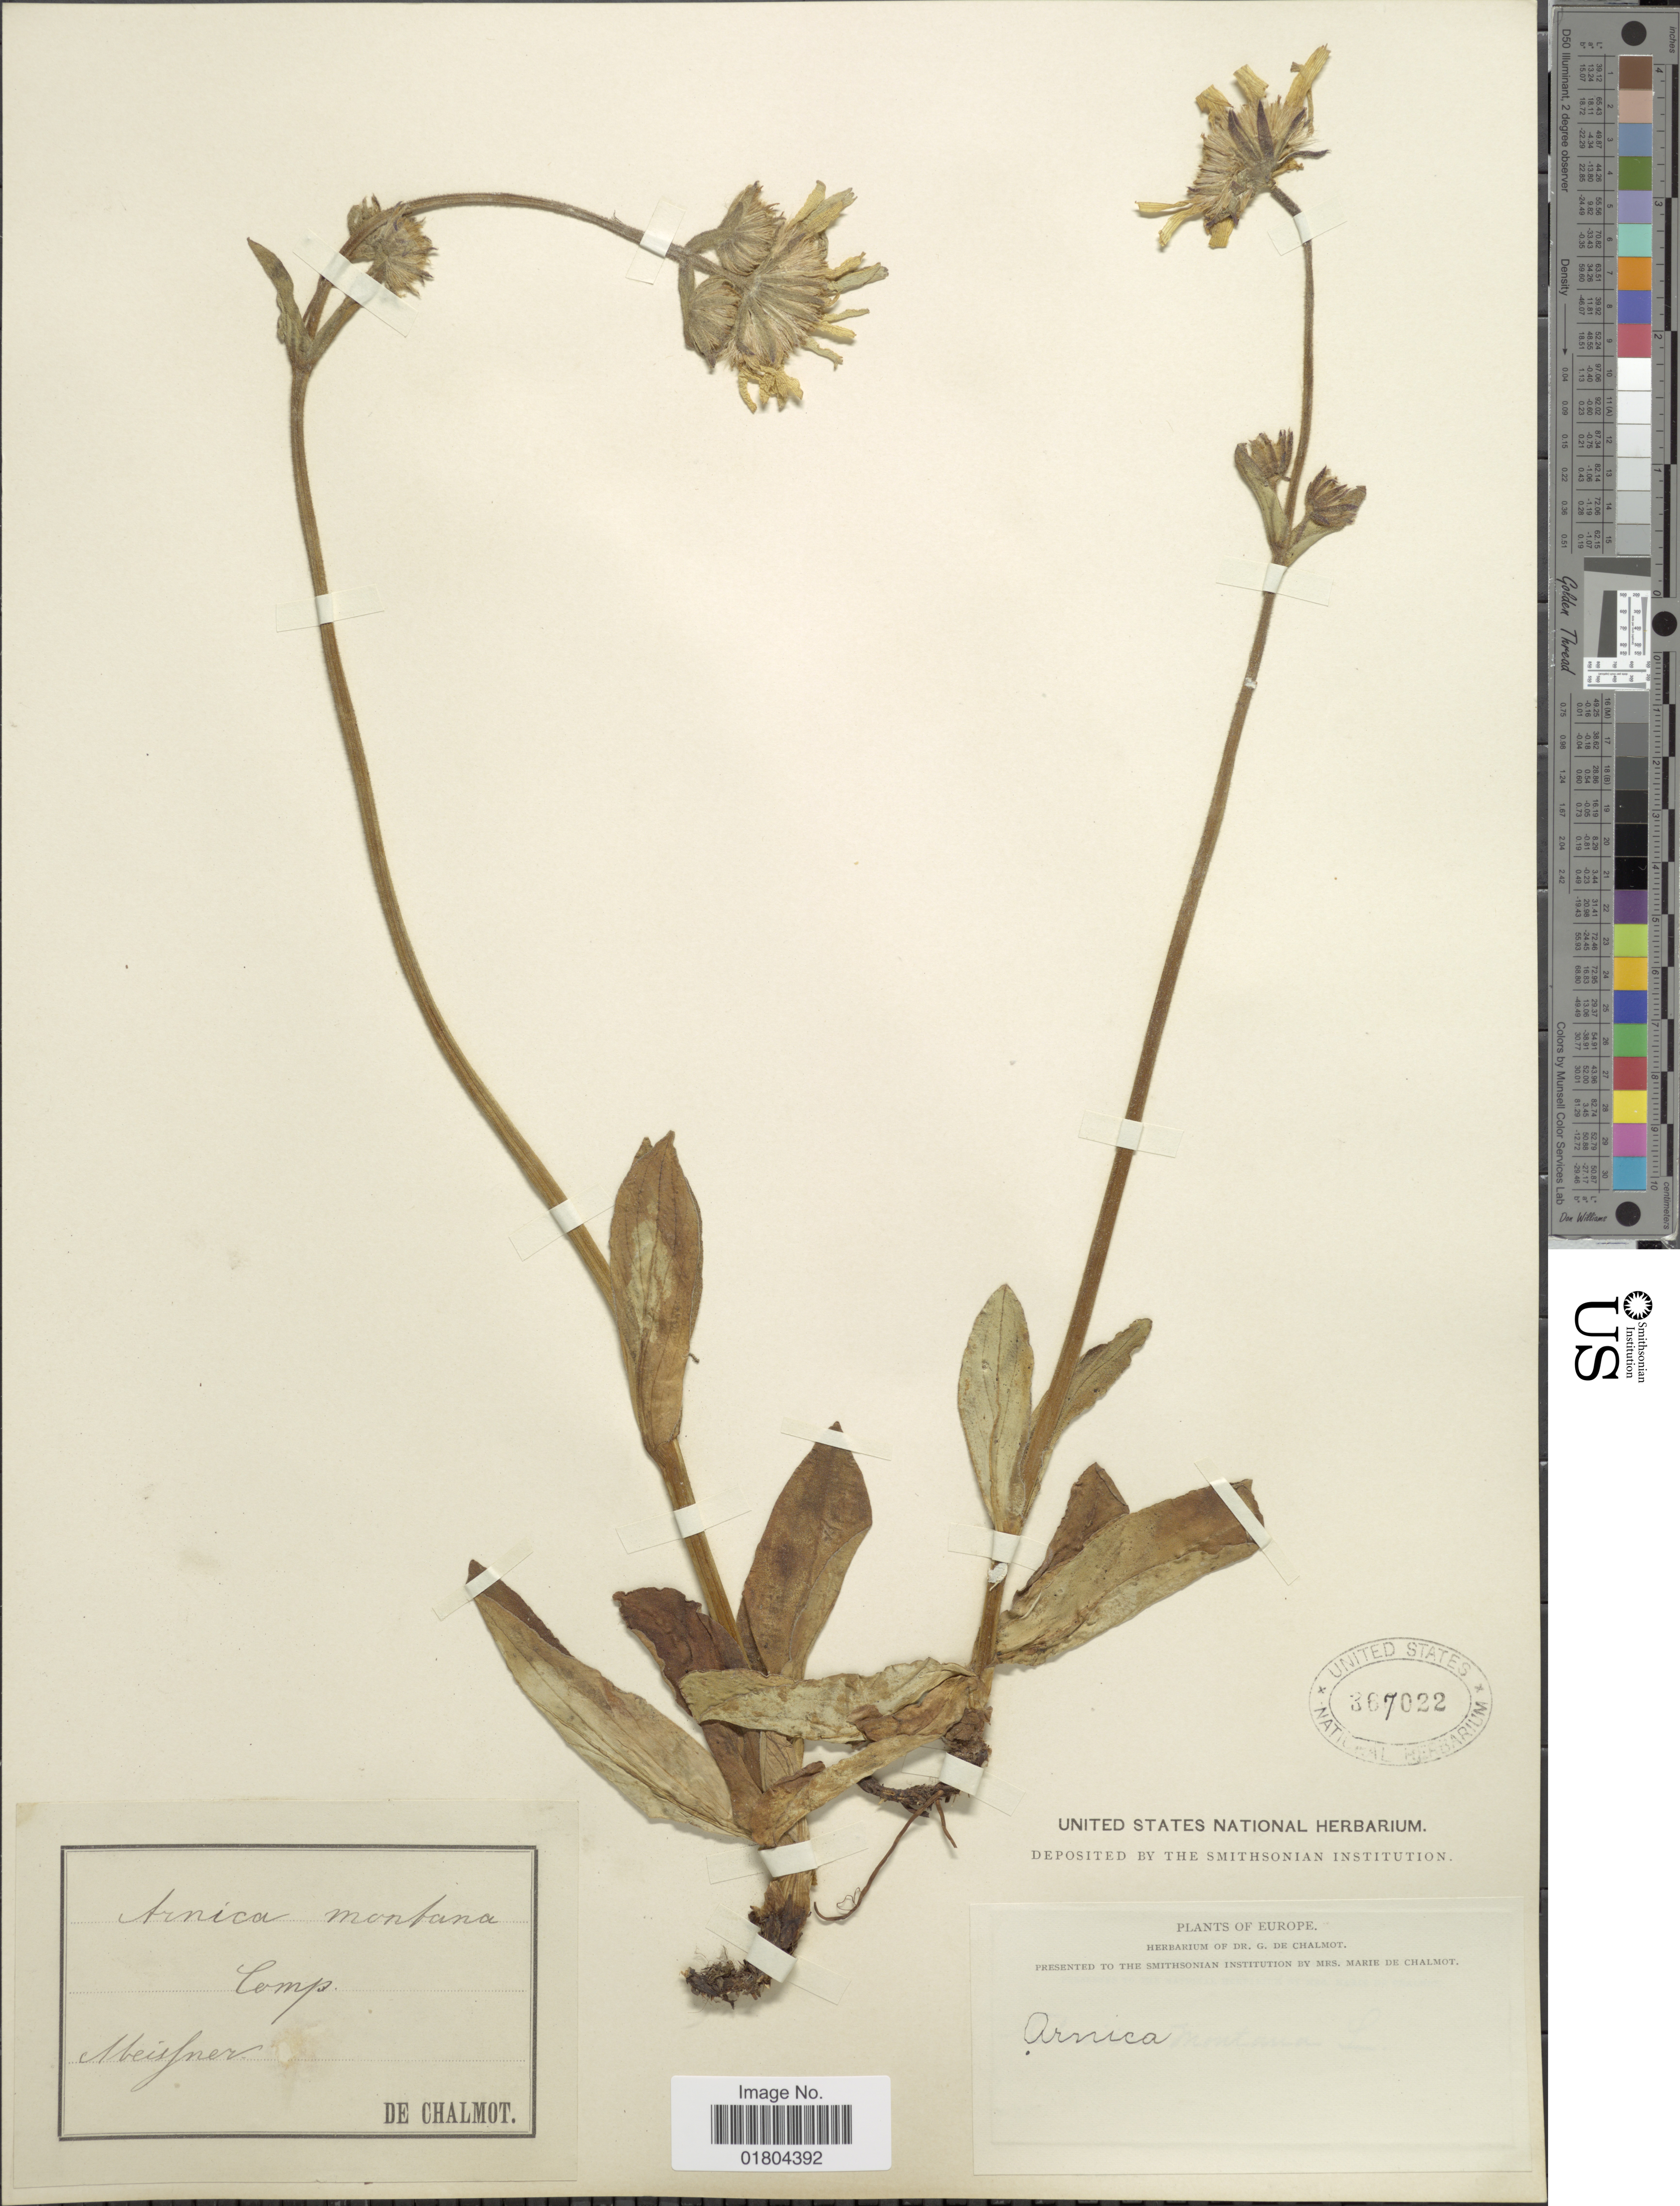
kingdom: Plantae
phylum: Tracheophyta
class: Magnoliopsida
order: Asterales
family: Asteraceae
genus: Arnica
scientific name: Arnica montana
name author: L.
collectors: G. de Chalmot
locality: Europe, Steissner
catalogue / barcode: US 367022